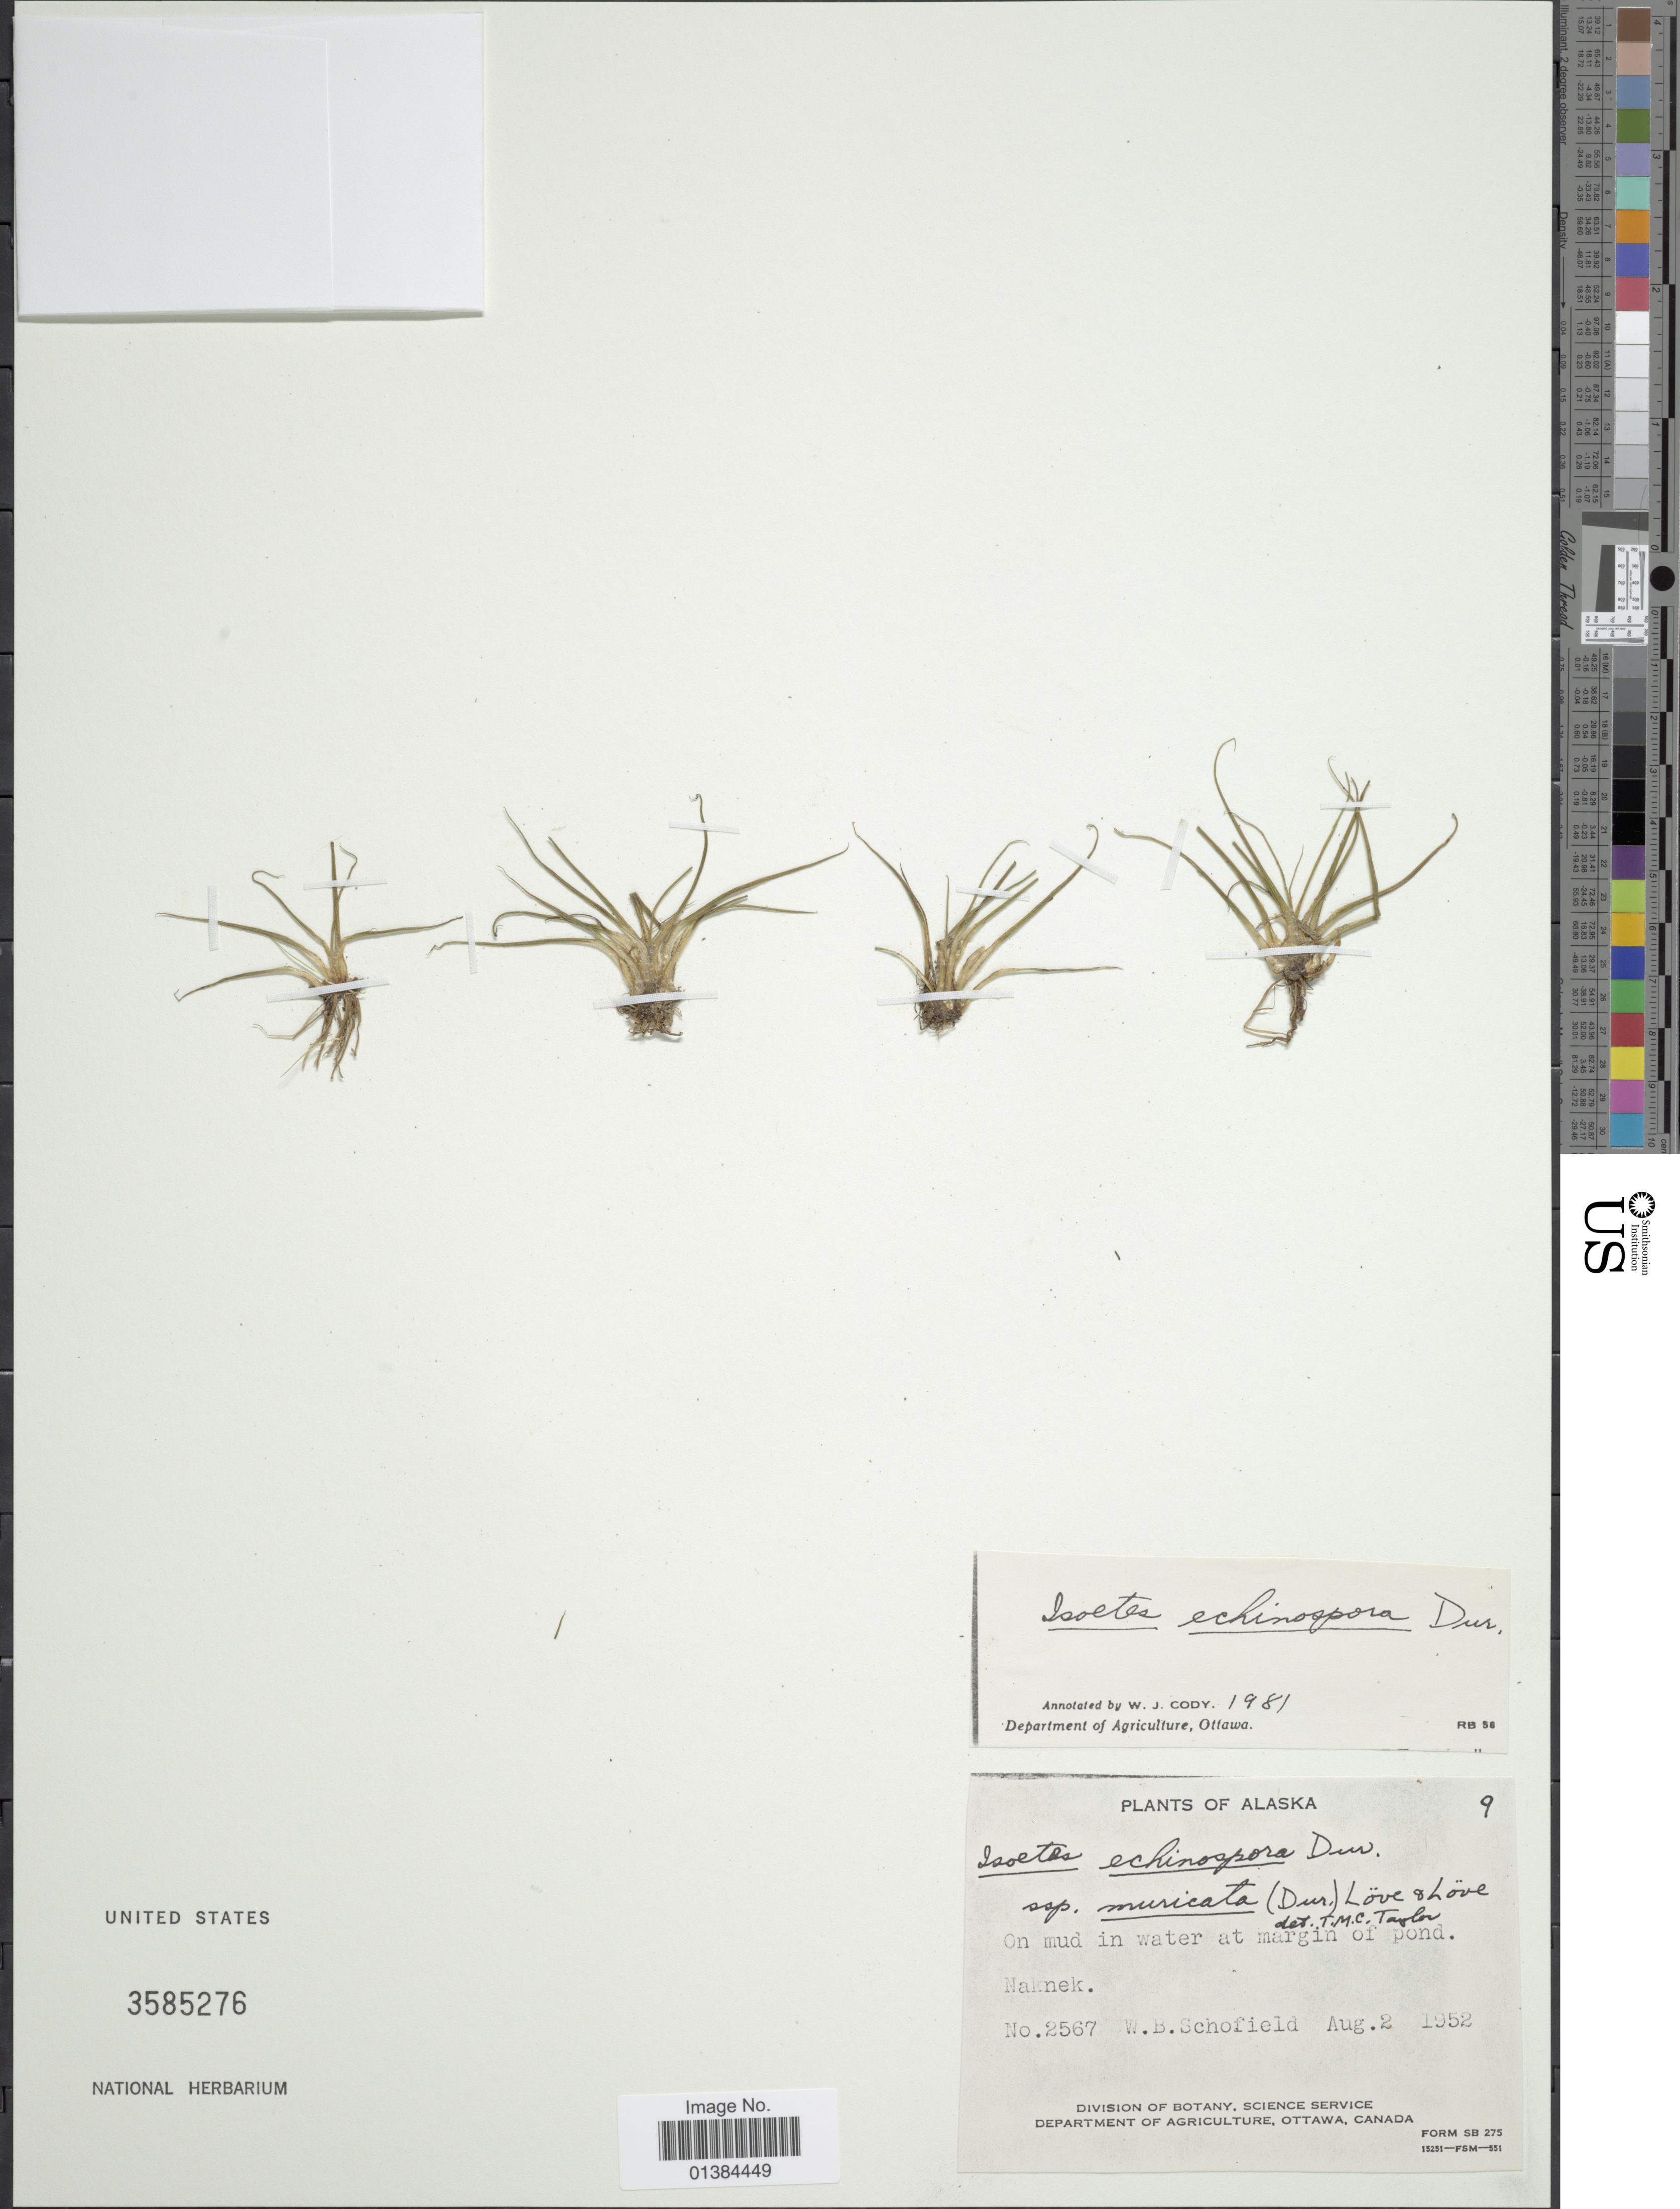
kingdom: Plantae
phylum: Tracheophyta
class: Lycopodiopsida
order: Isoetales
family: Isoetaceae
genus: Isoetes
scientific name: Isoetes echinospora subsp. muricata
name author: (Durieu) Á. Löve & D. Löve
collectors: W. Schofield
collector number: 2567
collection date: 1952-08-02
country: United States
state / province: Alaska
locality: Naknek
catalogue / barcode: US 3585276